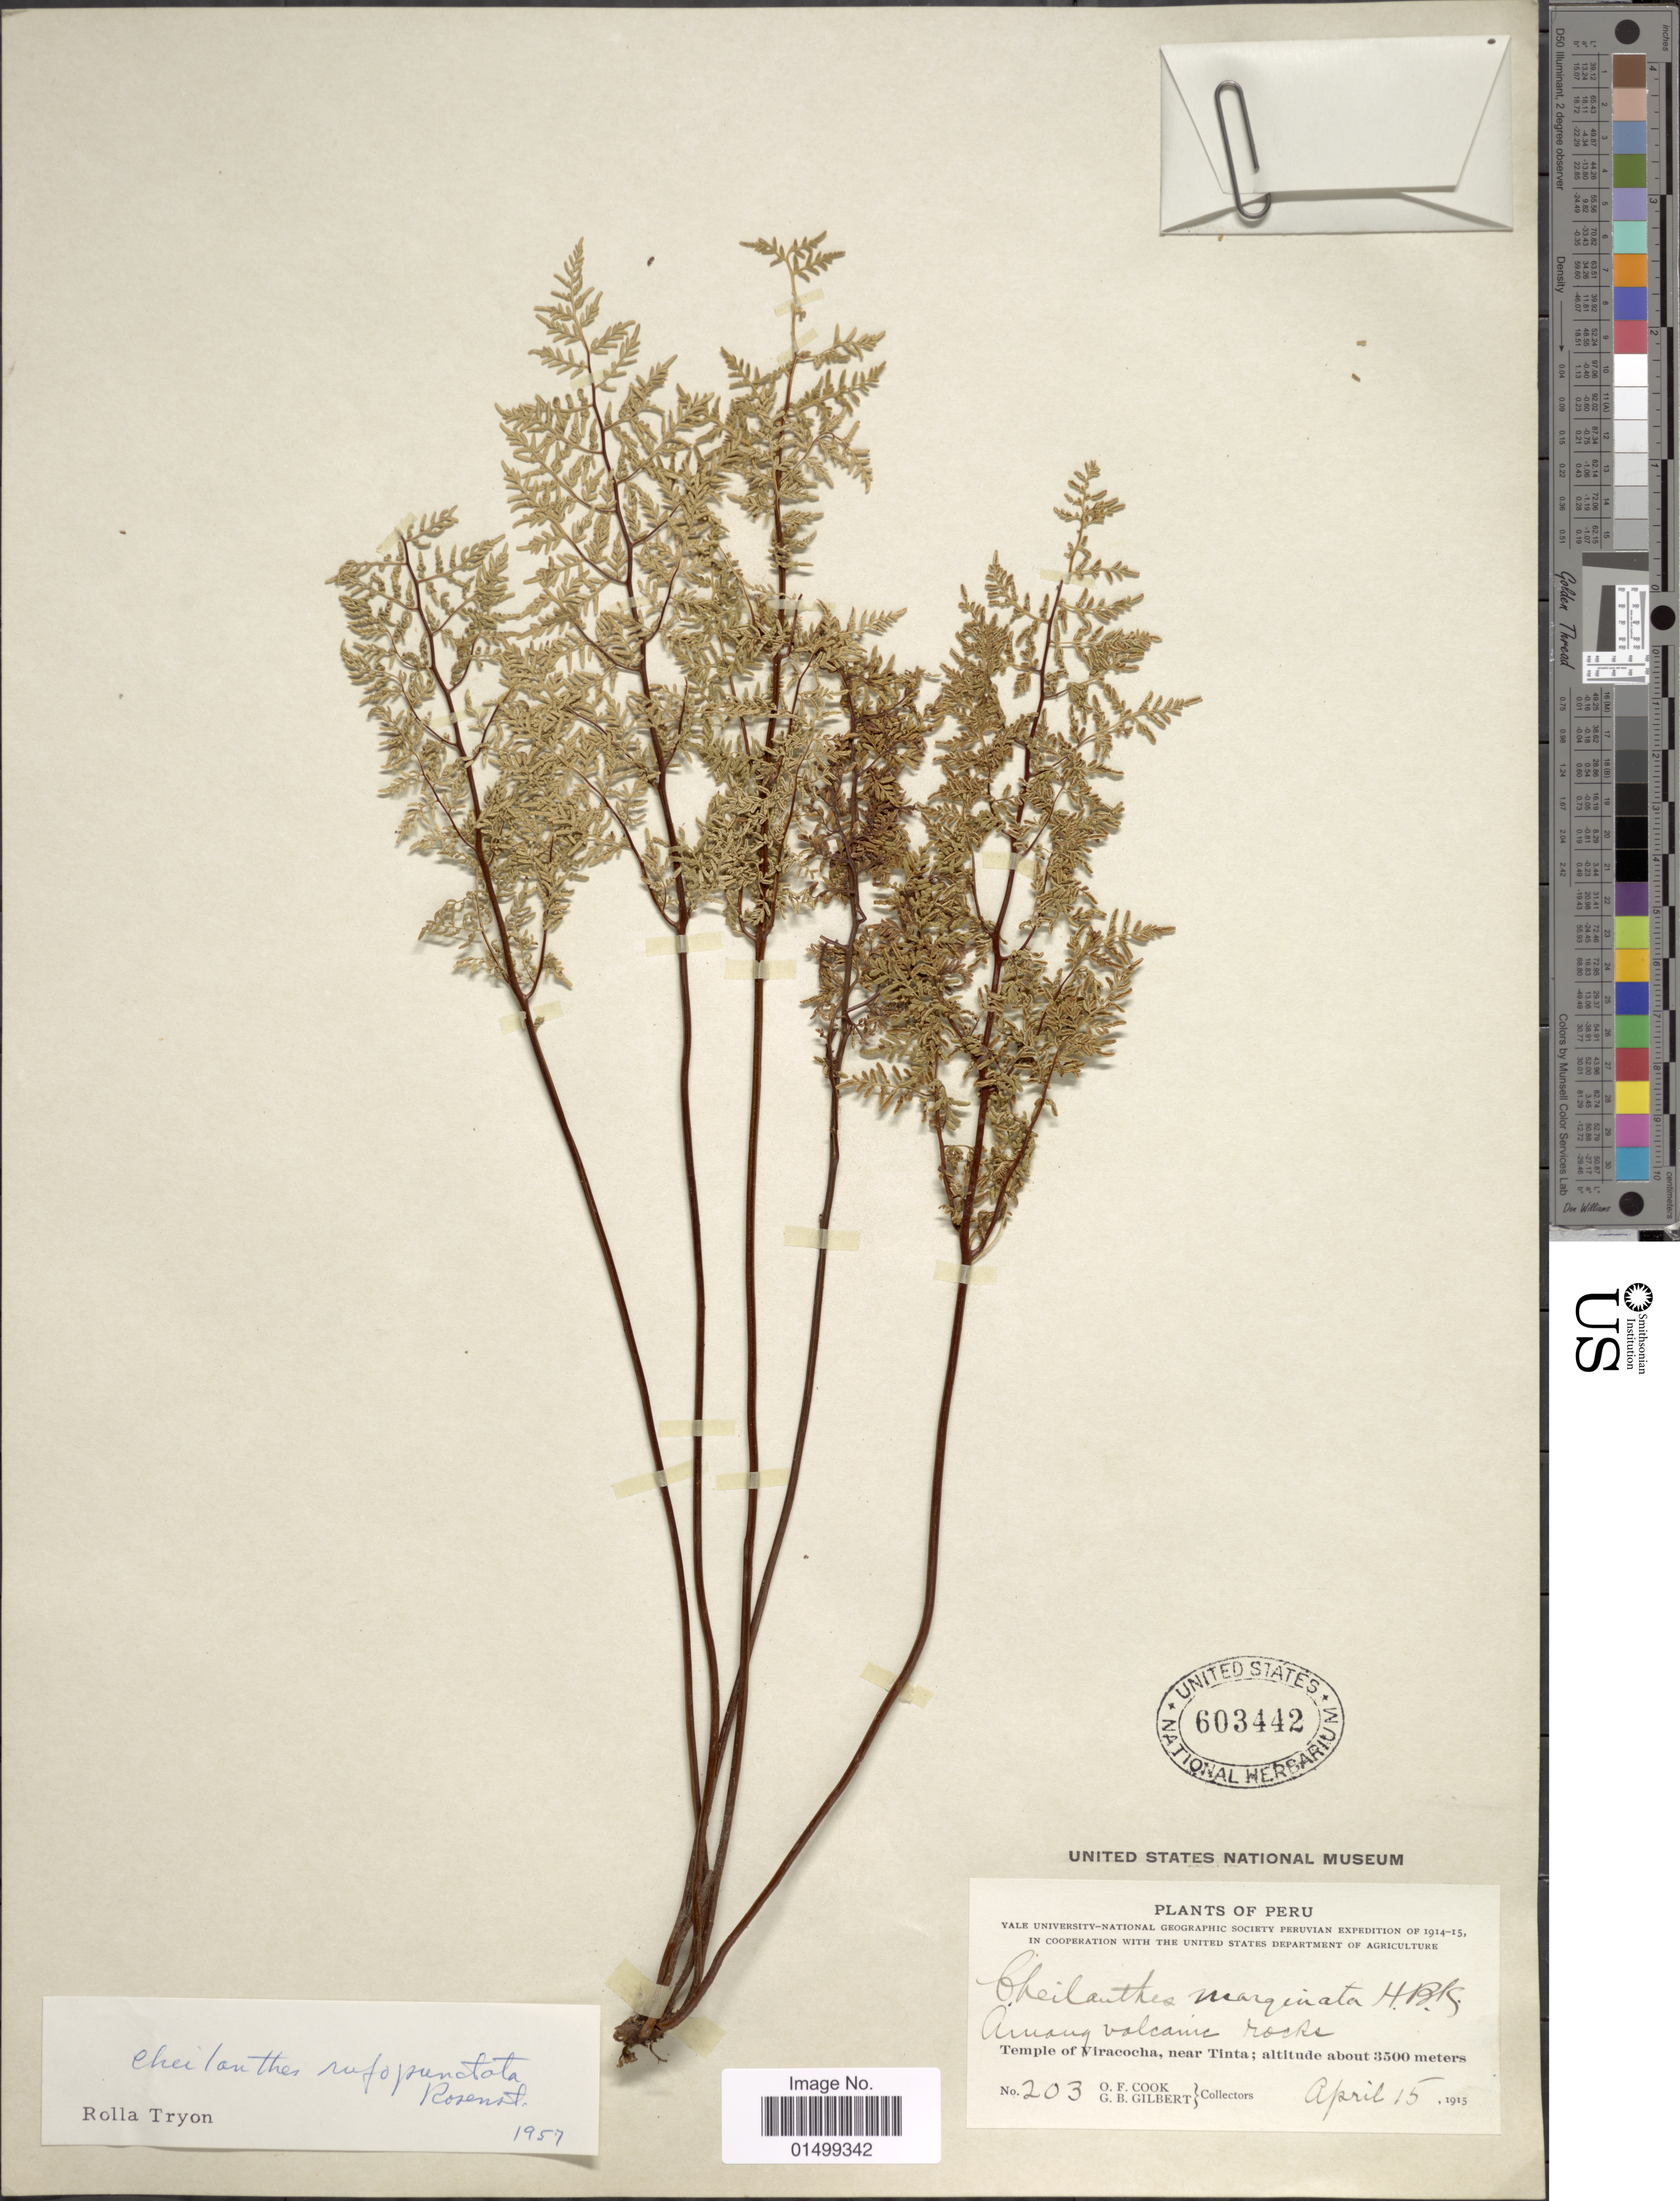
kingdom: Plantae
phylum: Tracheophyta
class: Polypodiopsida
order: Polypodiales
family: Pteridaceae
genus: Cheilanthes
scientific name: Cheilanthes rufopunctata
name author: Rosenst.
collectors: O. F. Cook & G. B. Gilbert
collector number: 203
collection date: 1915-04-15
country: Peru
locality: Temple of Viracocha, near Tinta, among volcanic rocks.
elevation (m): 3500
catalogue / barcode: US 603442